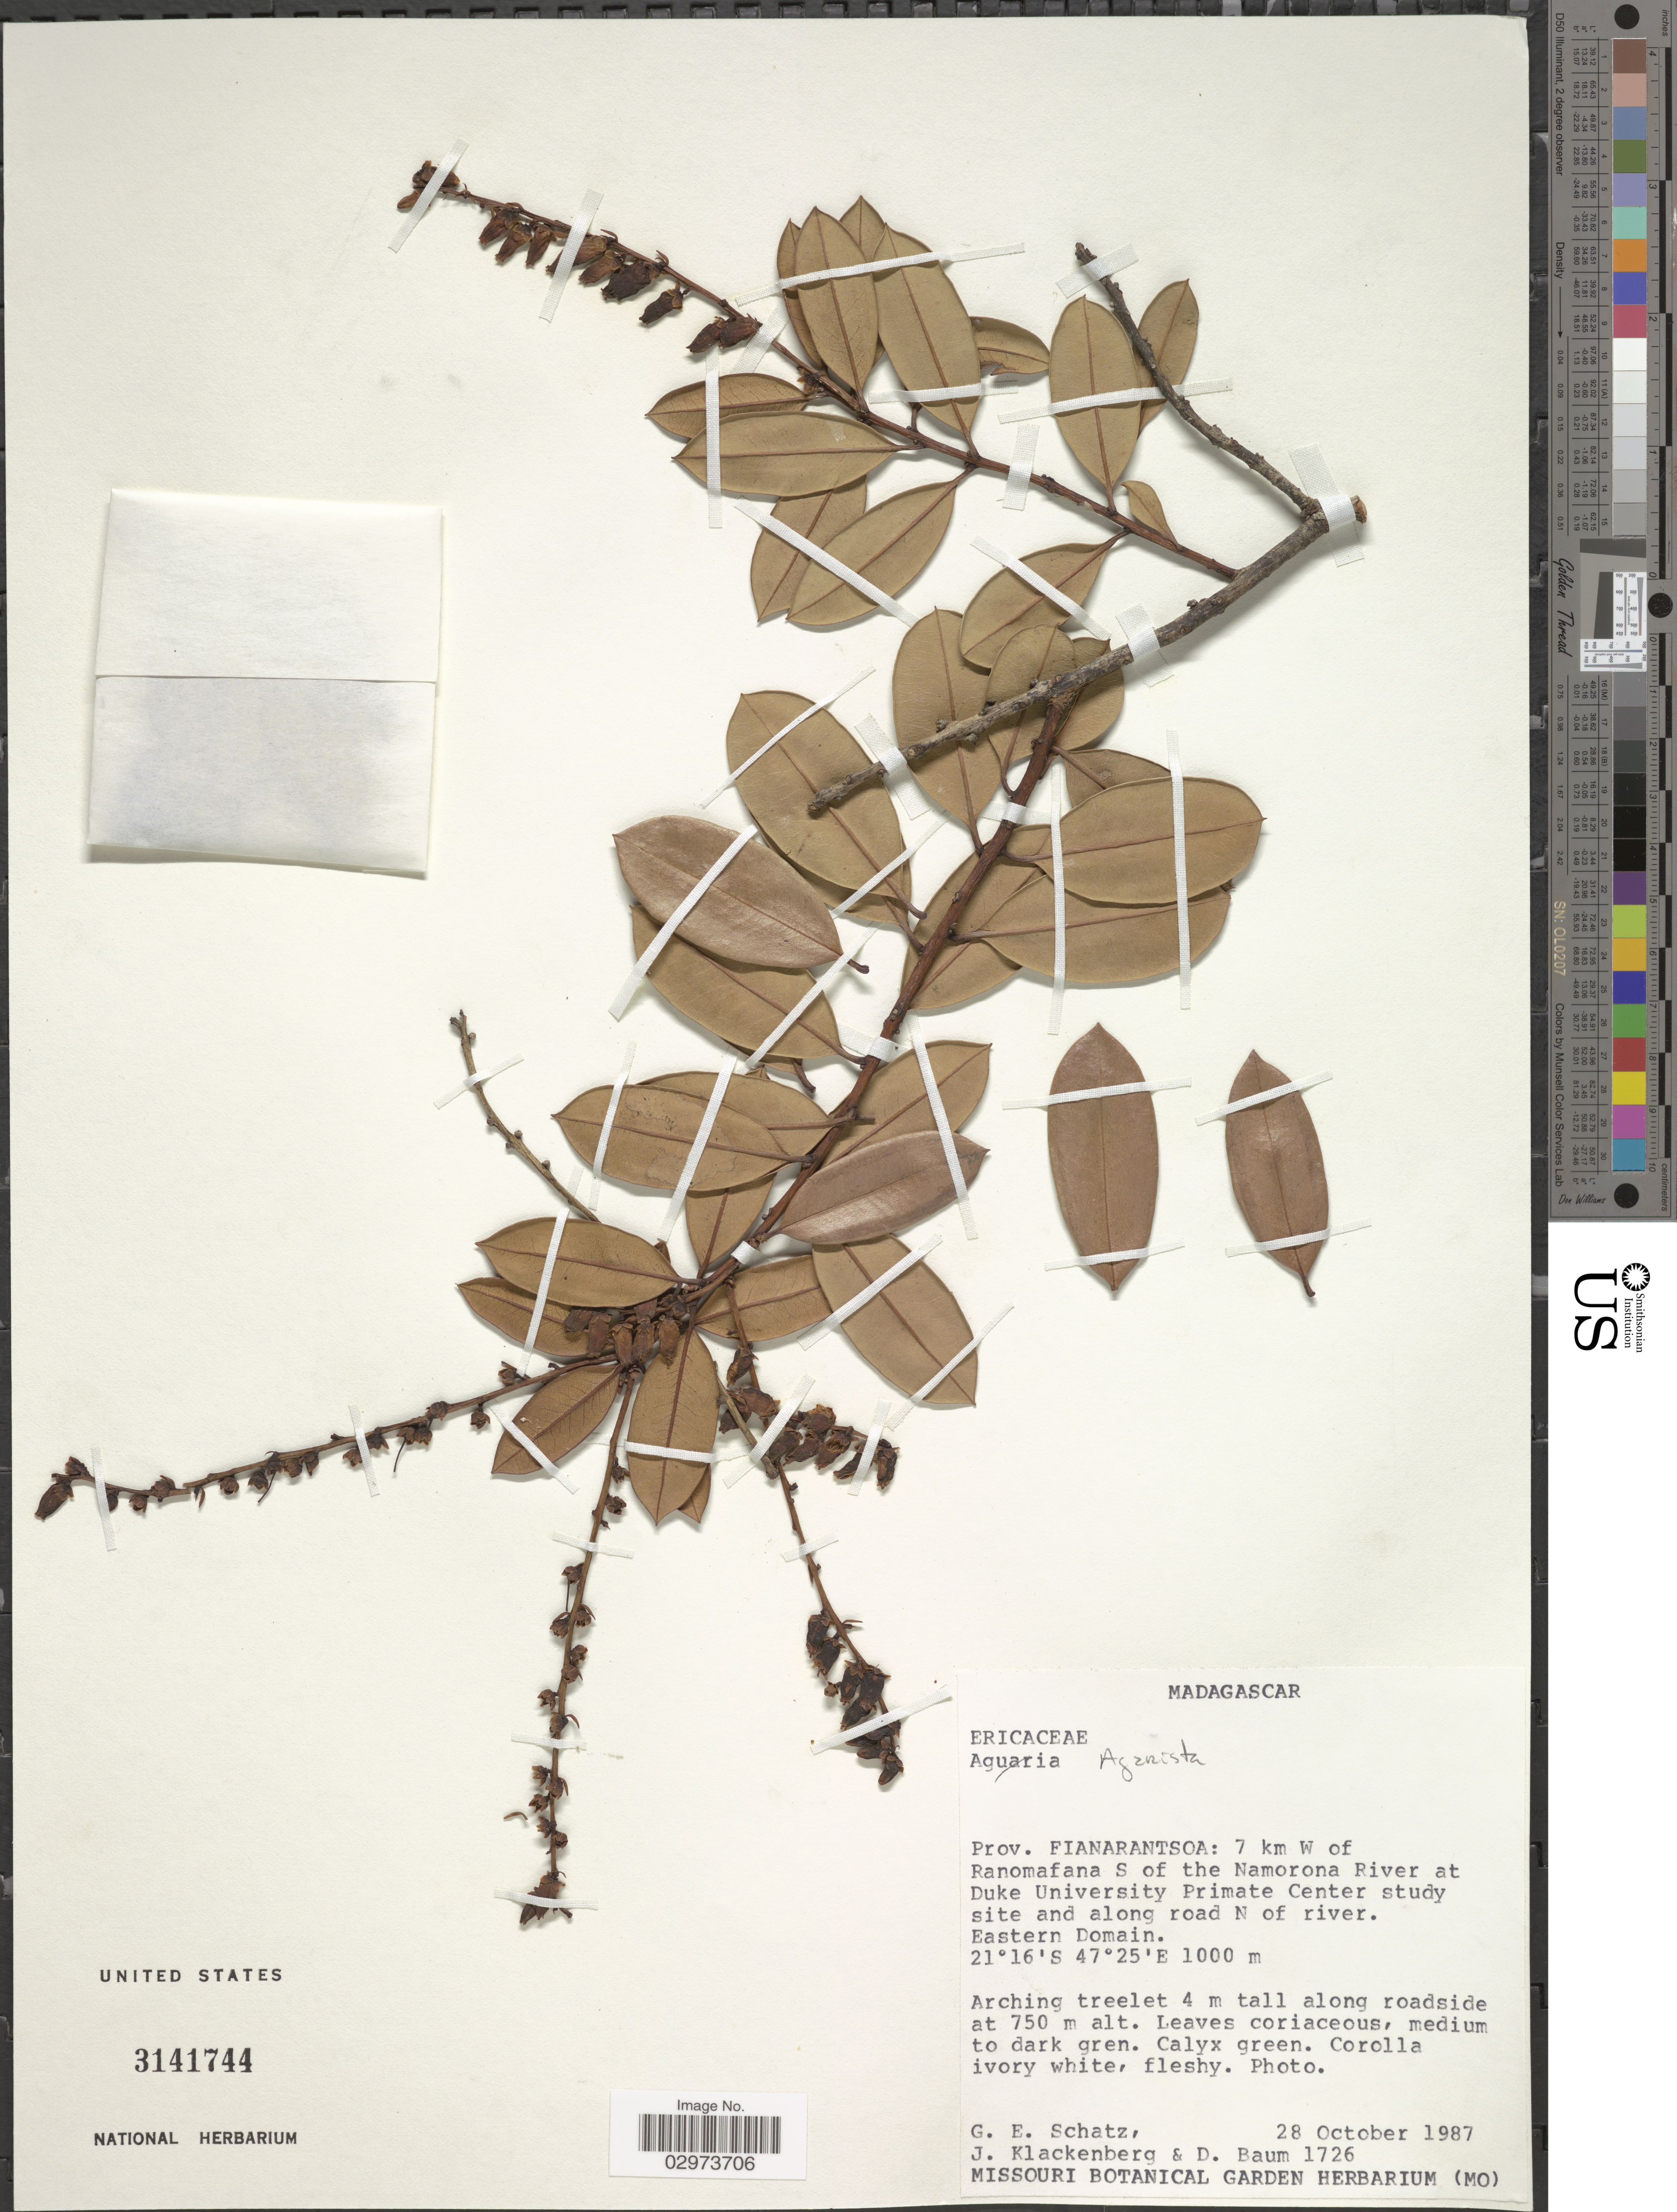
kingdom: Plantae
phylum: Tracheophyta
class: Magnoliopsida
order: Ericales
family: Ericaceae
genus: Agarista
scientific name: Agarista sp.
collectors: G. Schatz, J. Klackenberg & D. Baum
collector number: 1726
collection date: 1987-10-28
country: Madagascar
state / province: Vatovavy Fitovinany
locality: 7 km W of Ranomafana S of the Namorona River at Duke University Primate Center Study site and along road N of river. Eastern Domain.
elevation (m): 1000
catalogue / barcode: US 3141744